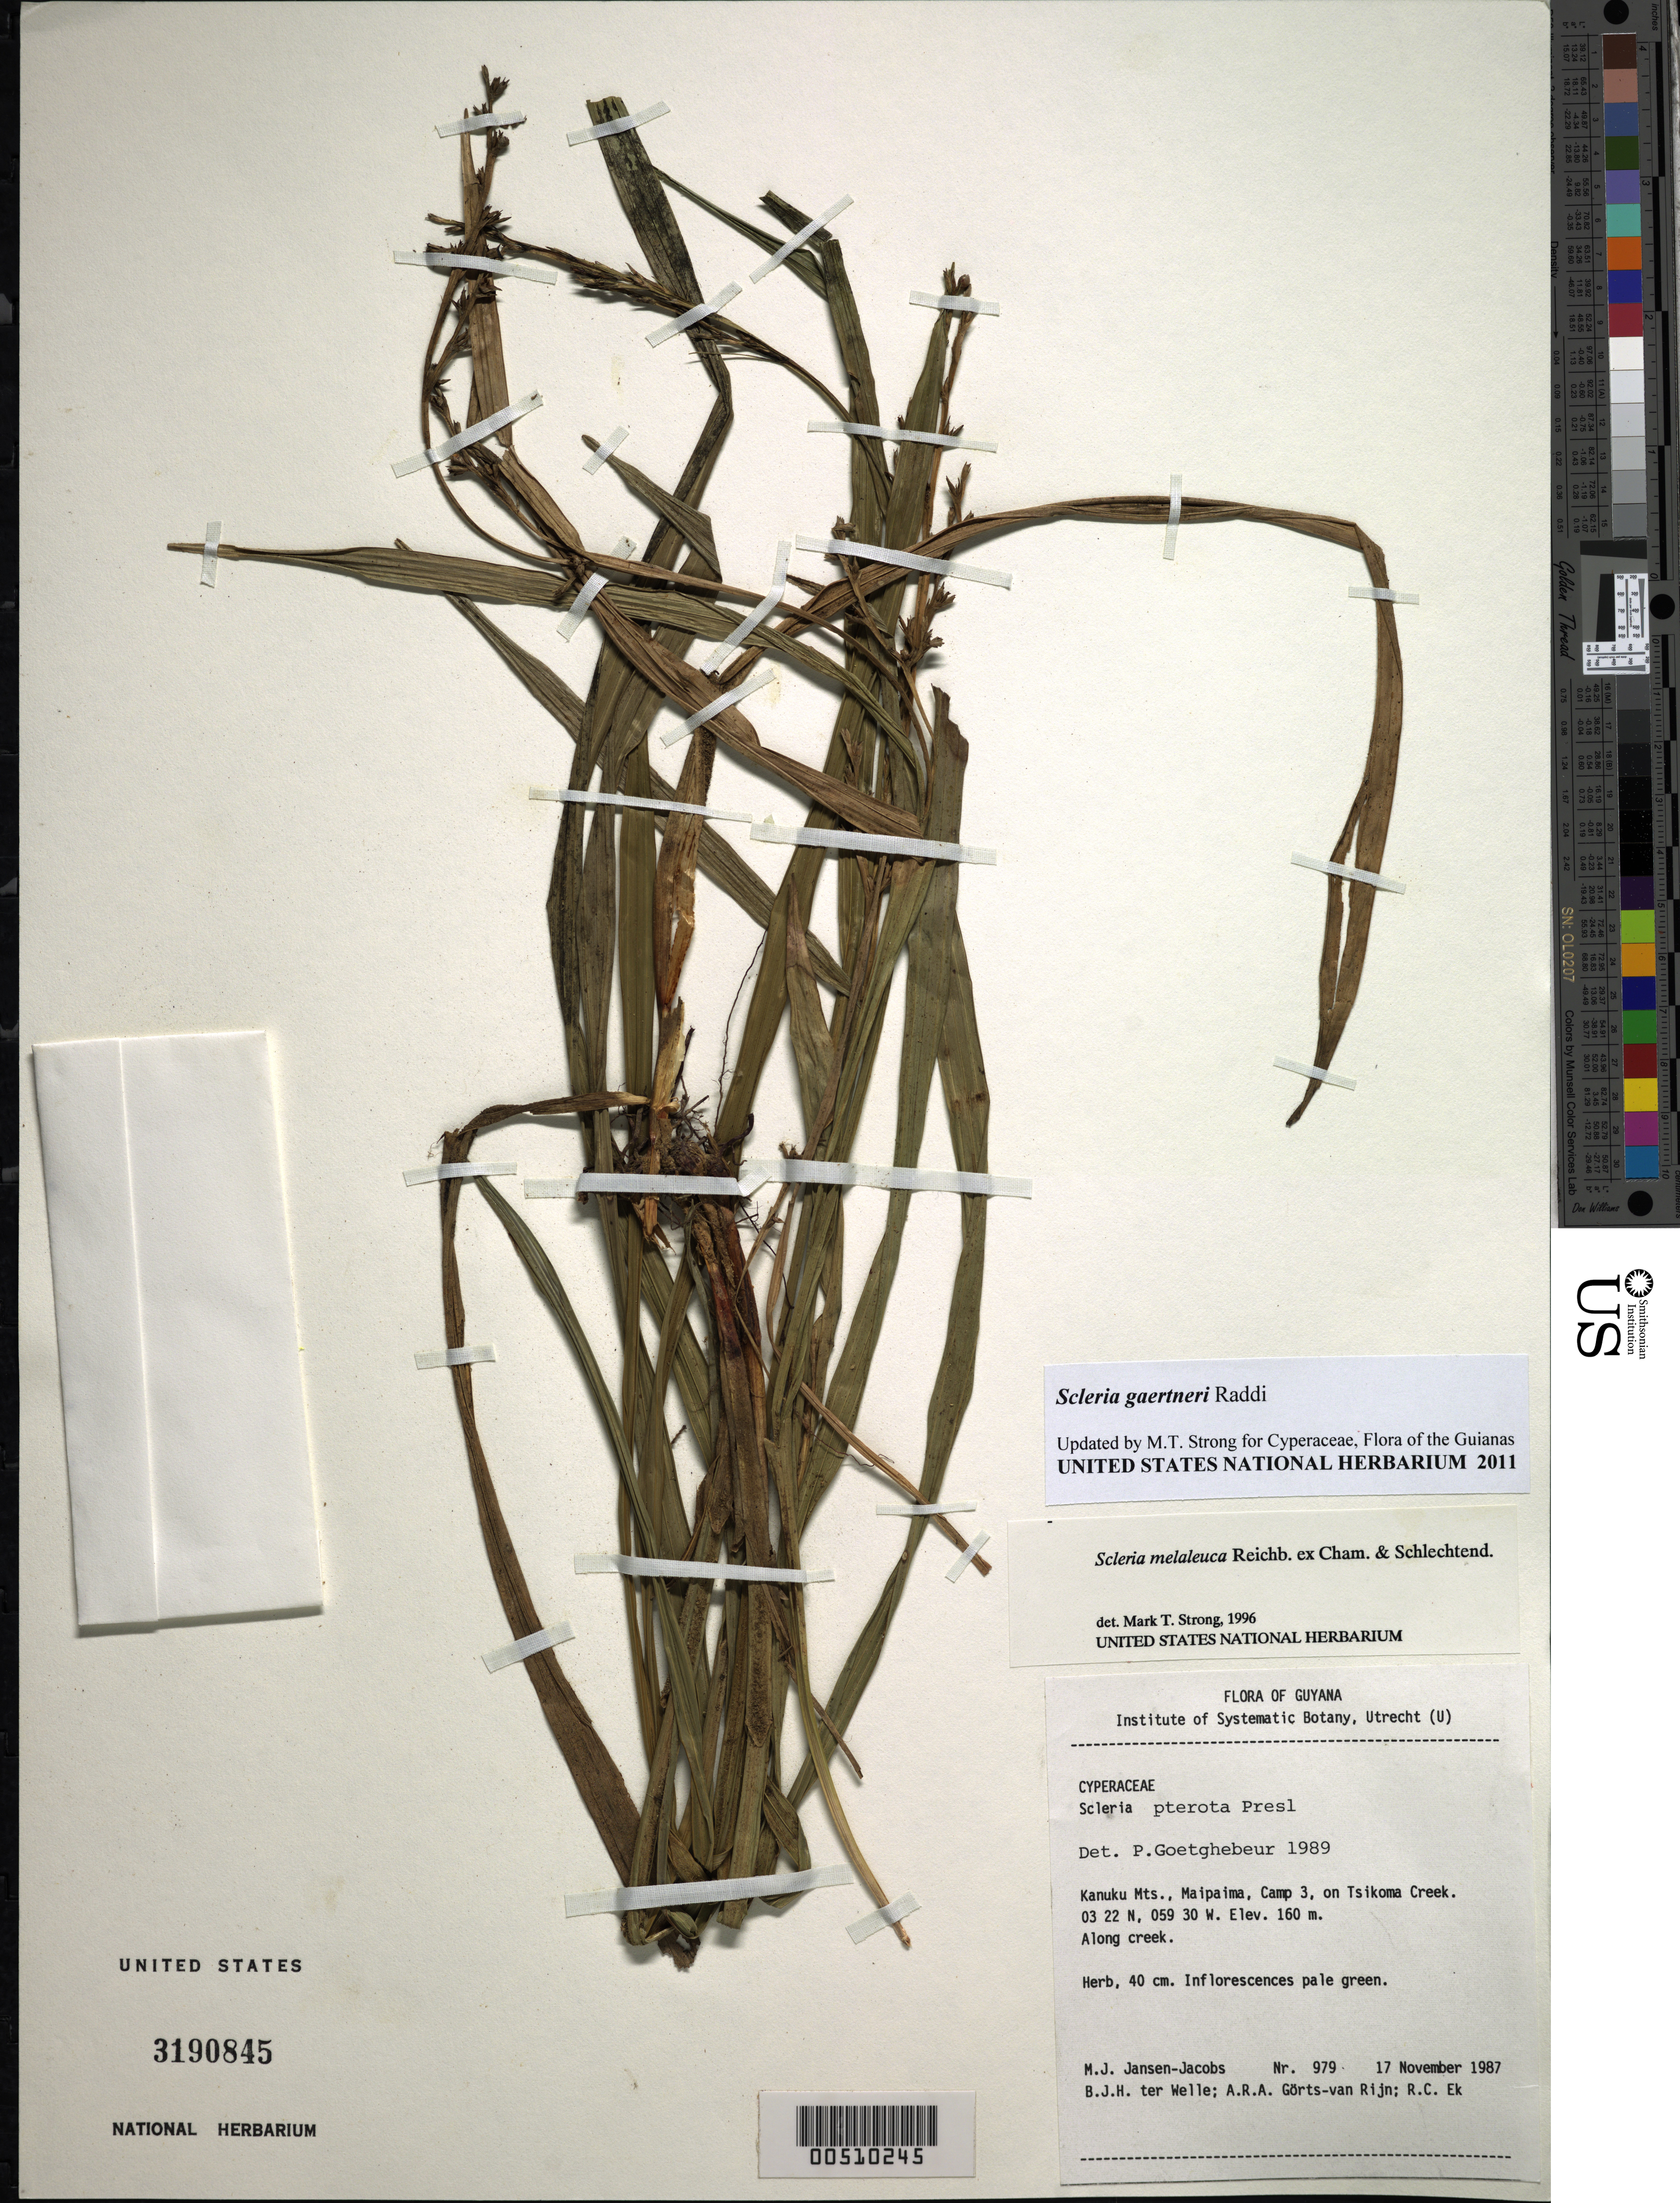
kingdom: Plantae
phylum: Tracheophyta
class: Liliopsida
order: Poales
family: Cyperaceae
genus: Scleria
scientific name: Scleria gaertneri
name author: Raddi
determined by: Strong, Mark T., (BOT), Smithsonian Institution - National Museum of Natural History (UNITED STATES)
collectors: M. J. Jansen-Jacobs, B. Welle, A. .R. A. Görts-van Rijn & R. C. Ek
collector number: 979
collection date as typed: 17 Nov 1987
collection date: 1987-11-17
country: Guyana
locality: Kanuku Mountains, Maipaima Camp 3, on Tsikoma Creek.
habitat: Along creek.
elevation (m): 160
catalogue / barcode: US 3190845